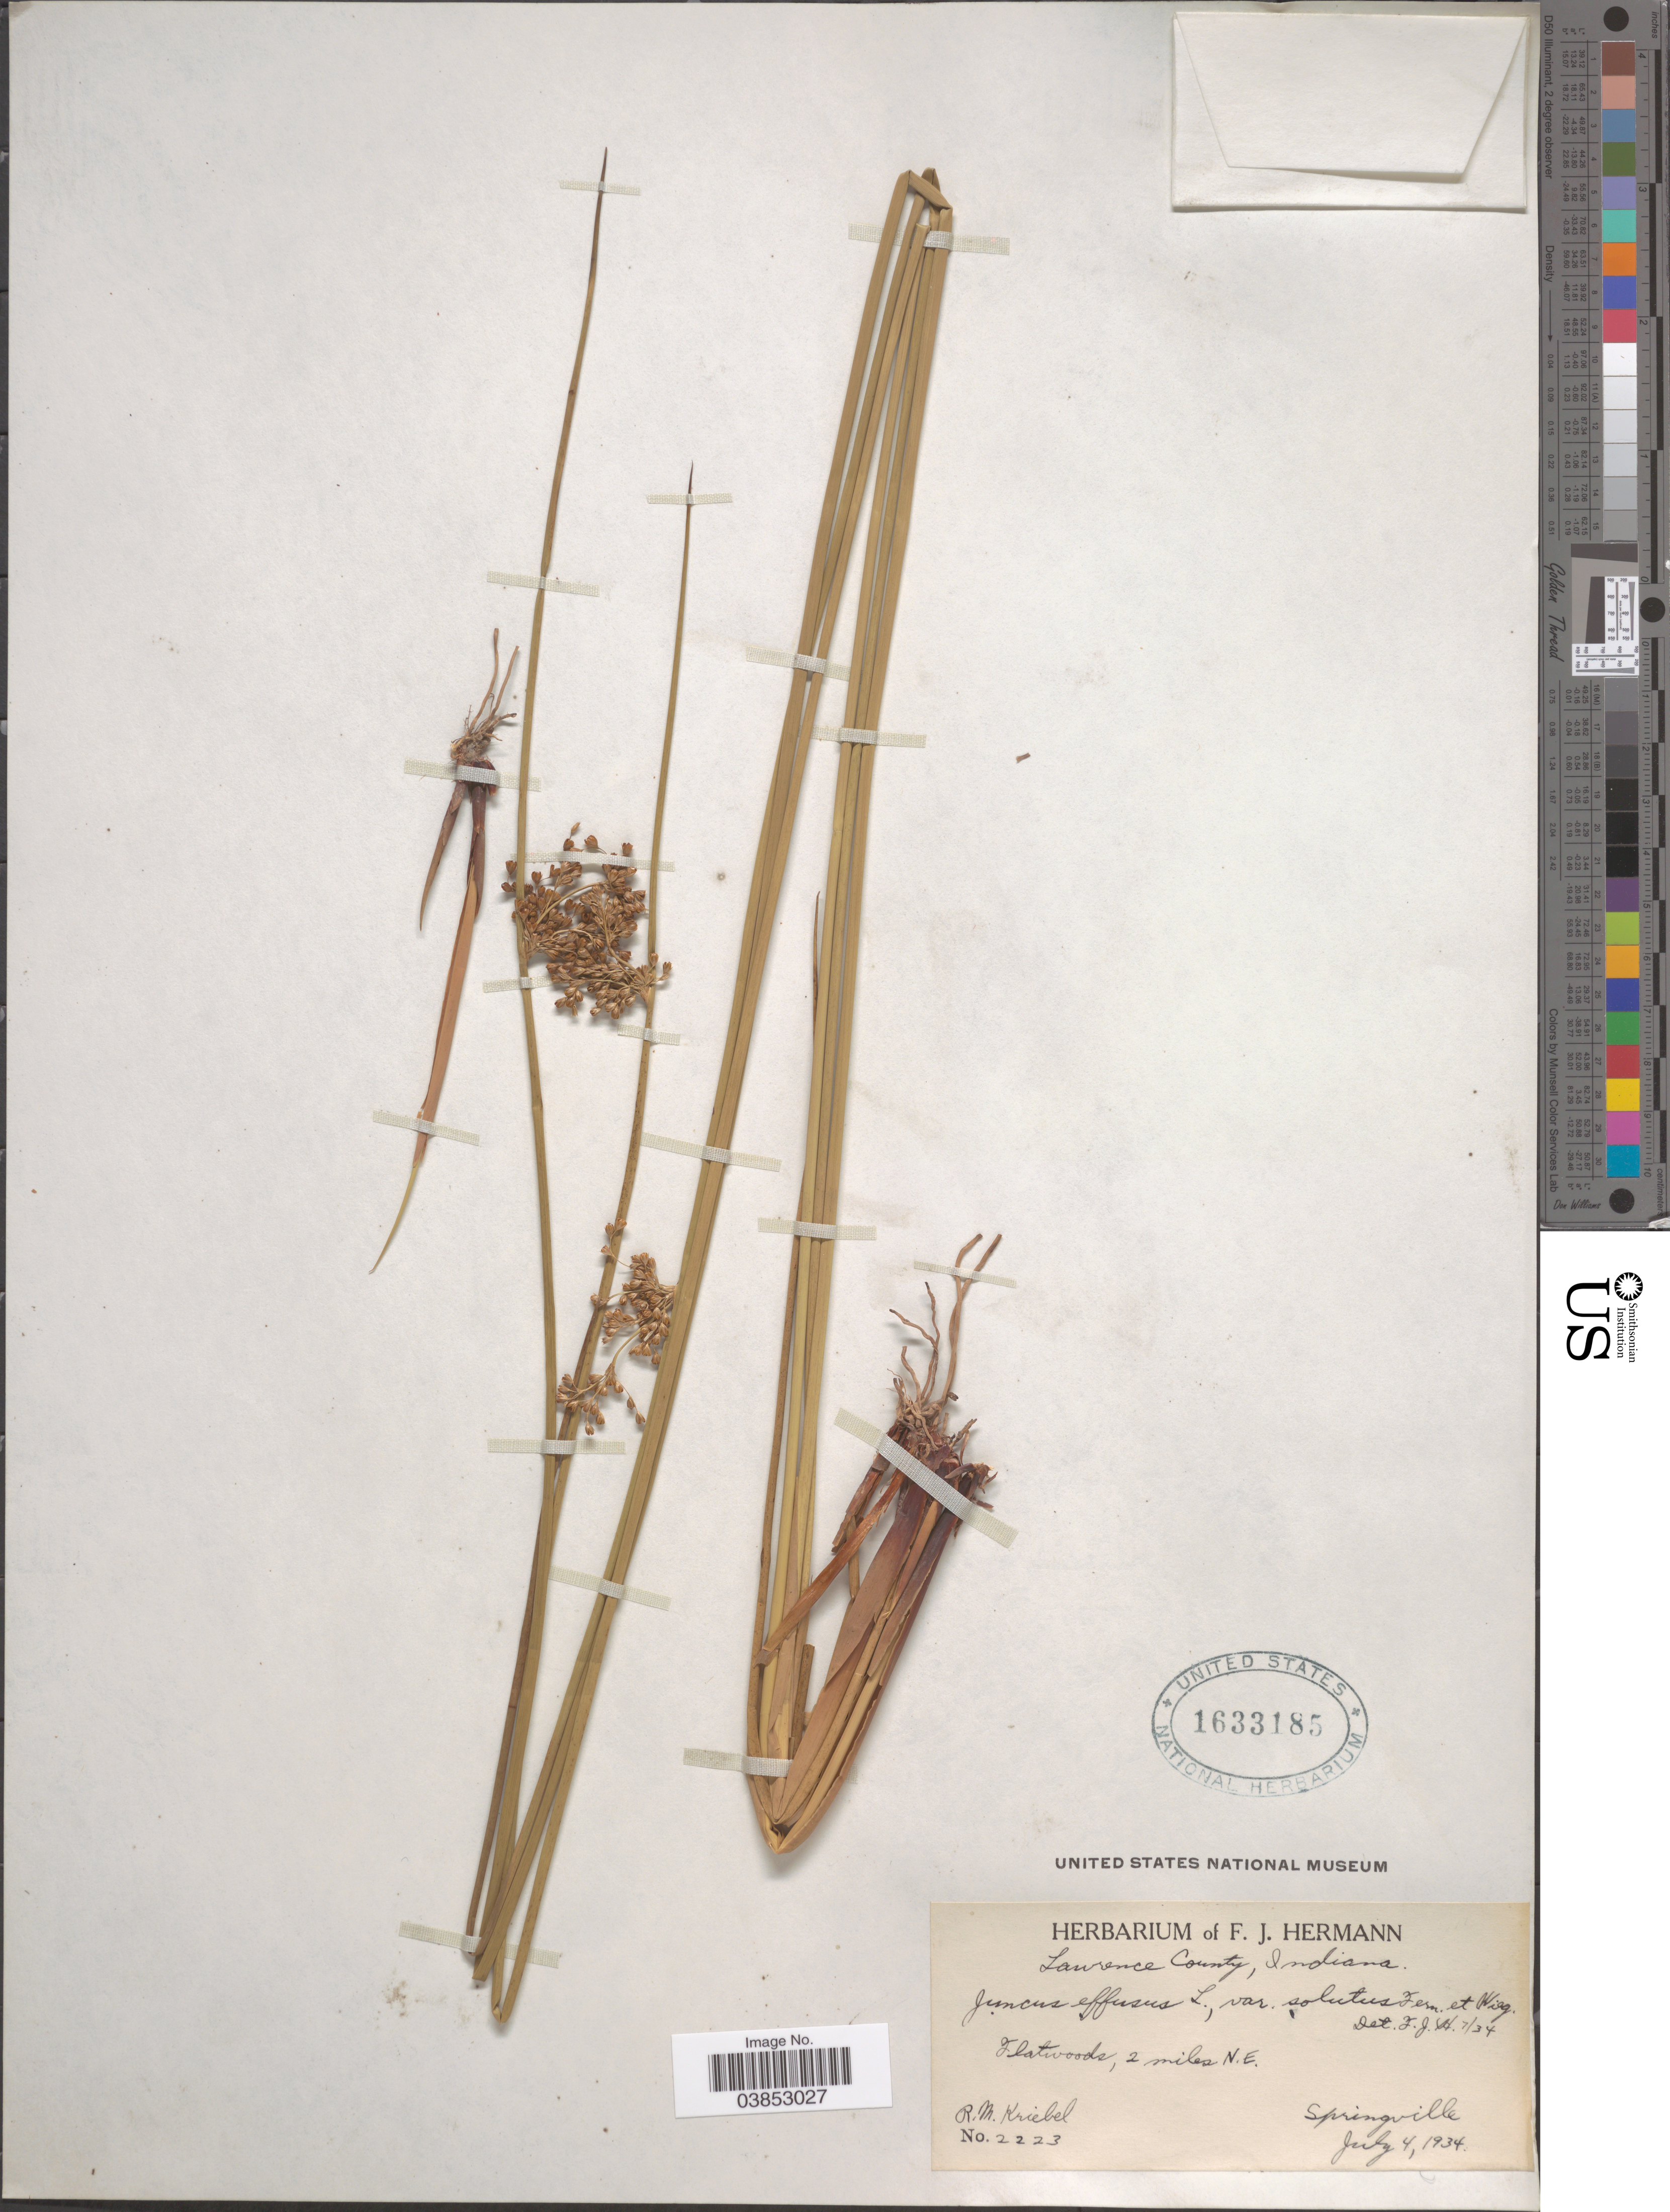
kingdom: Plantae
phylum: Tracheophyta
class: Liliopsida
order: Poales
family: Juncaceae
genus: Juncus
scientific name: Juncus effusus var. solutus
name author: Fernald & Wiegand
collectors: R. M. Kriebel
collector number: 2223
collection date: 1934-07-04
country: United States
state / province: Indiana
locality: Lawrence County. Flatwoods, 2 miles N. E. Springville.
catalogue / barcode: US 1633185